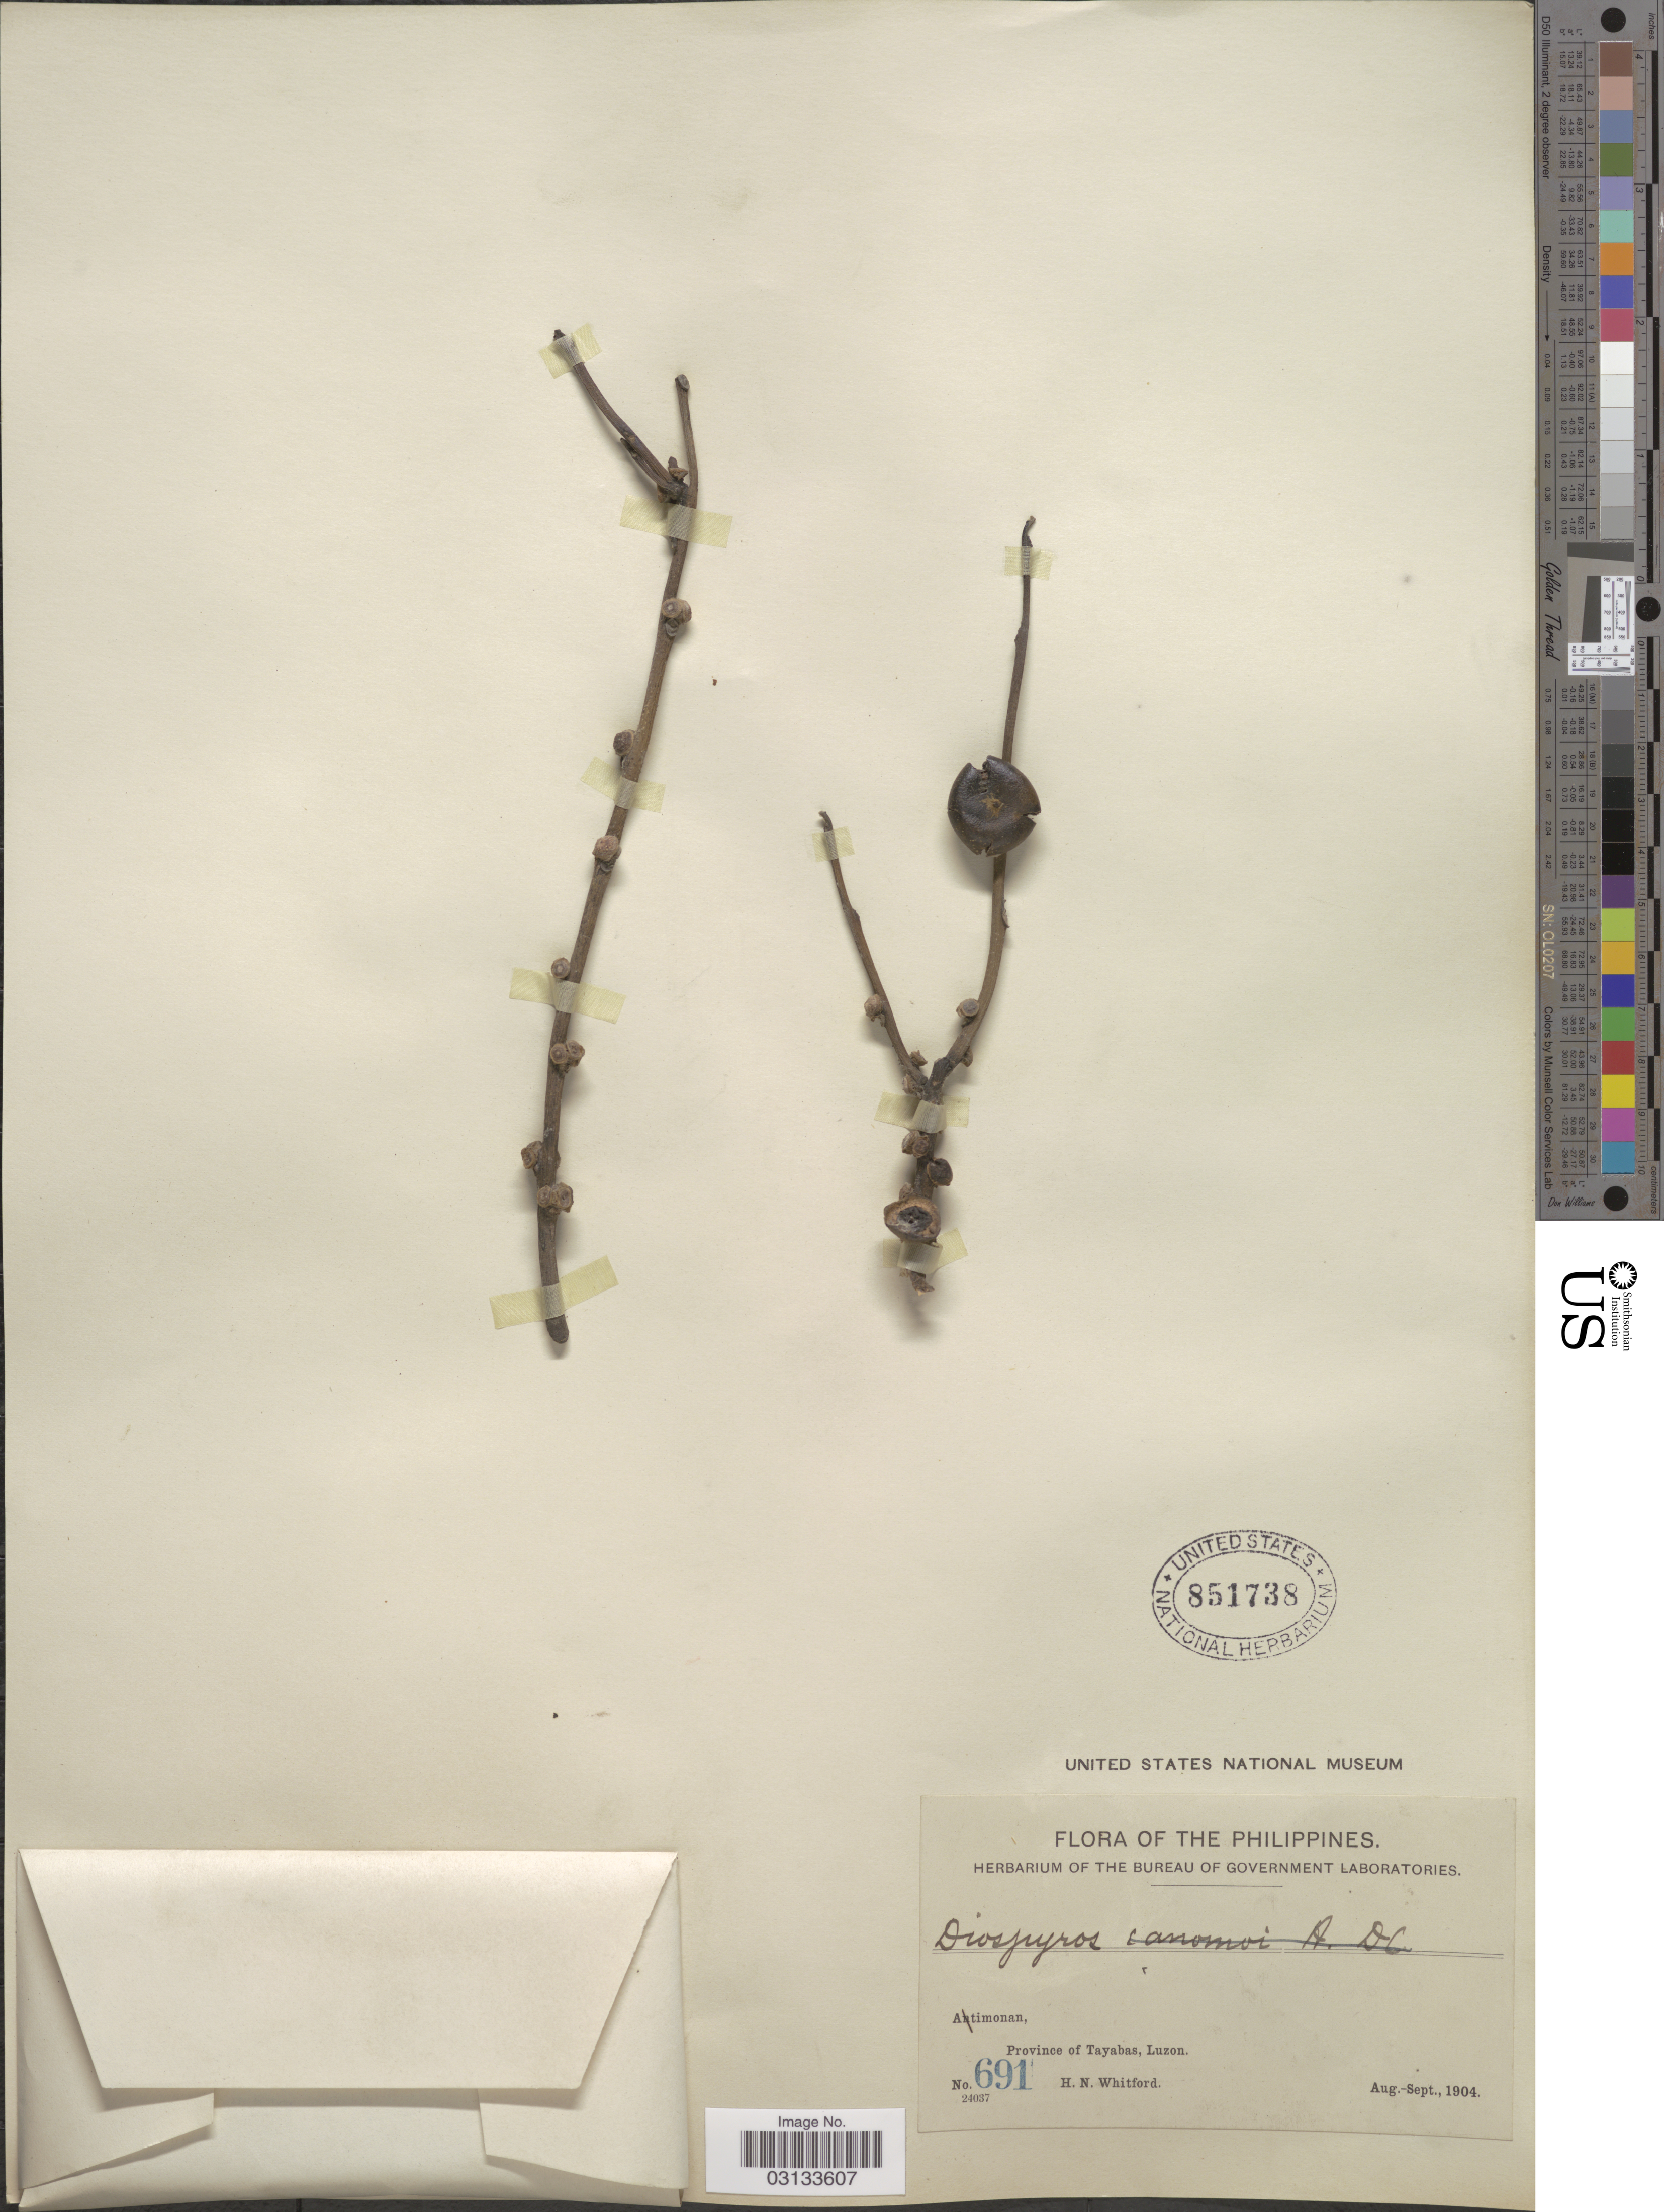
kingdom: Plantae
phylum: Tracheophyta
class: Magnoliopsida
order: Ericales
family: Ebenaceae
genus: Diospyros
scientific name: Diospyros maritima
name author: Blume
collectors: H. N. Whitford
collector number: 691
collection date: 1904-08/1904-09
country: Philippines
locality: Atimonan, Province of Tayabas, Luzon.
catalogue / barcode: US 851738